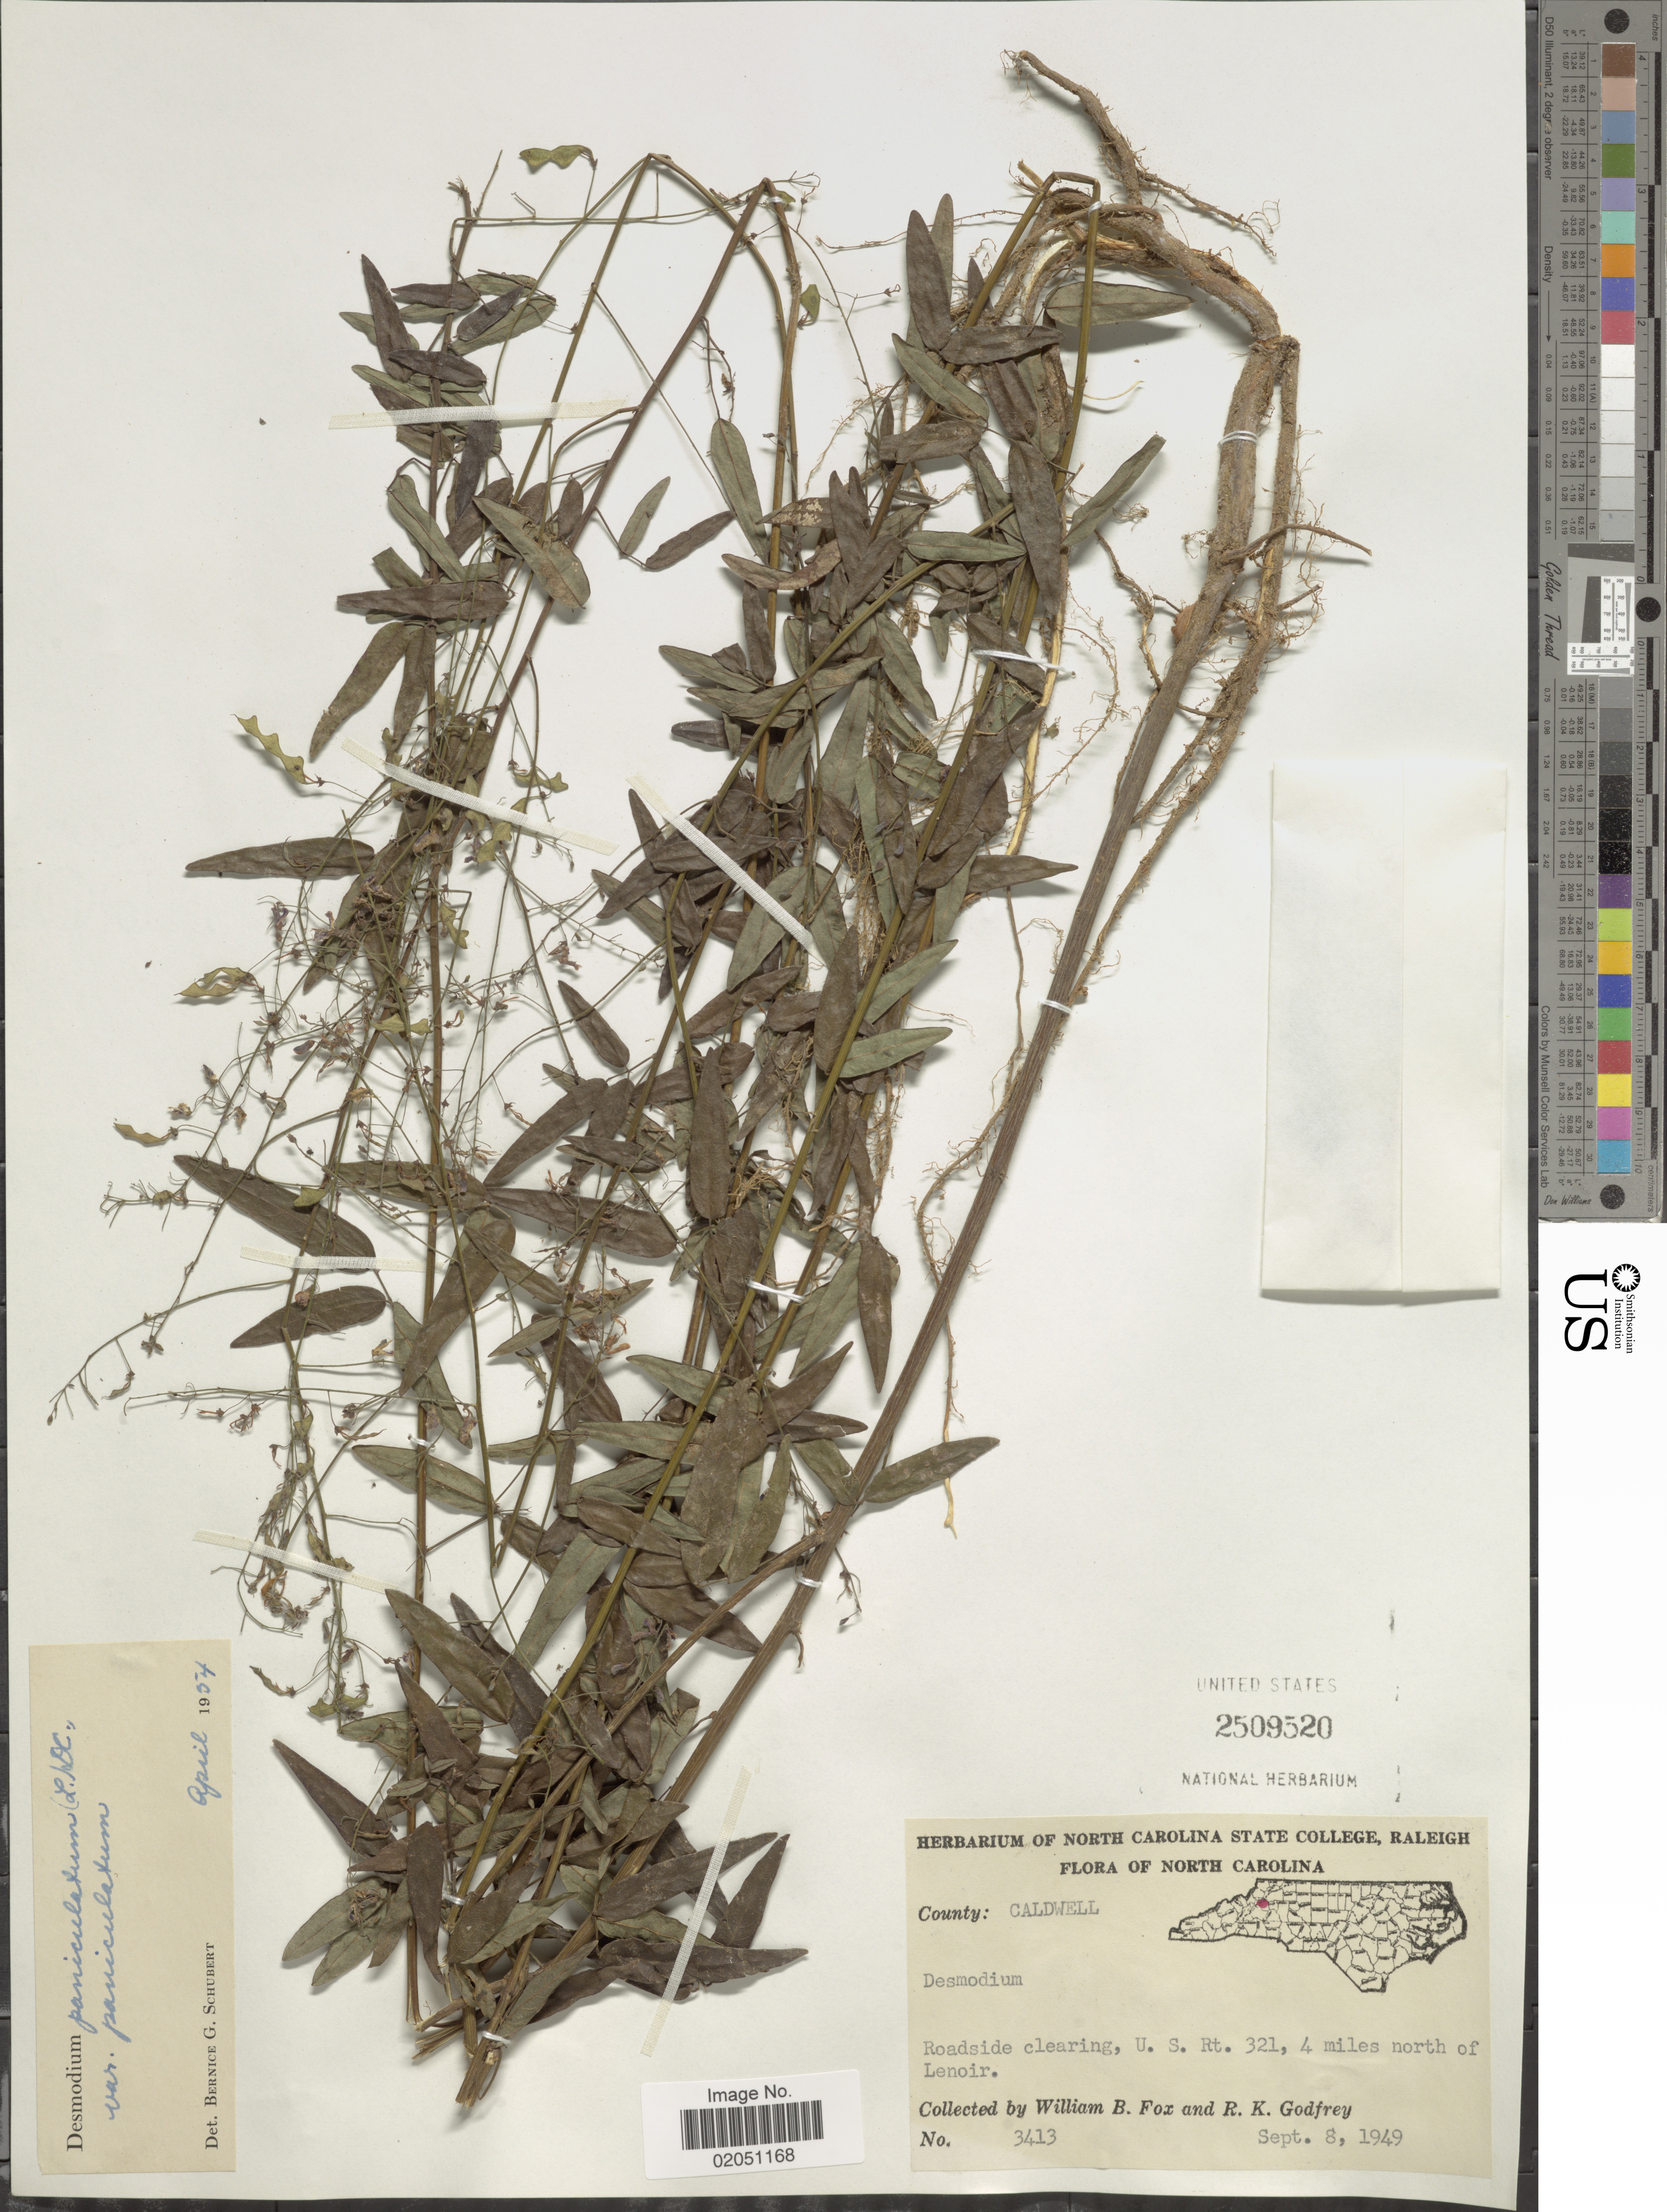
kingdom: Plantae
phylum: Tracheophyta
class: Magnoliopsida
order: Fabales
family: Fabaceae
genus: Desmodium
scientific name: Desmodium paniculatum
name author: (L.) DC.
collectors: W. B. Fox & R. K. Godfrey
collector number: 3413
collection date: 1949-09-08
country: United States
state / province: North Carolina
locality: County: Caldwell, Roadside clearing, U.S. Rt. 321, 4 miles north of Lenoir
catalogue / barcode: US 2509520